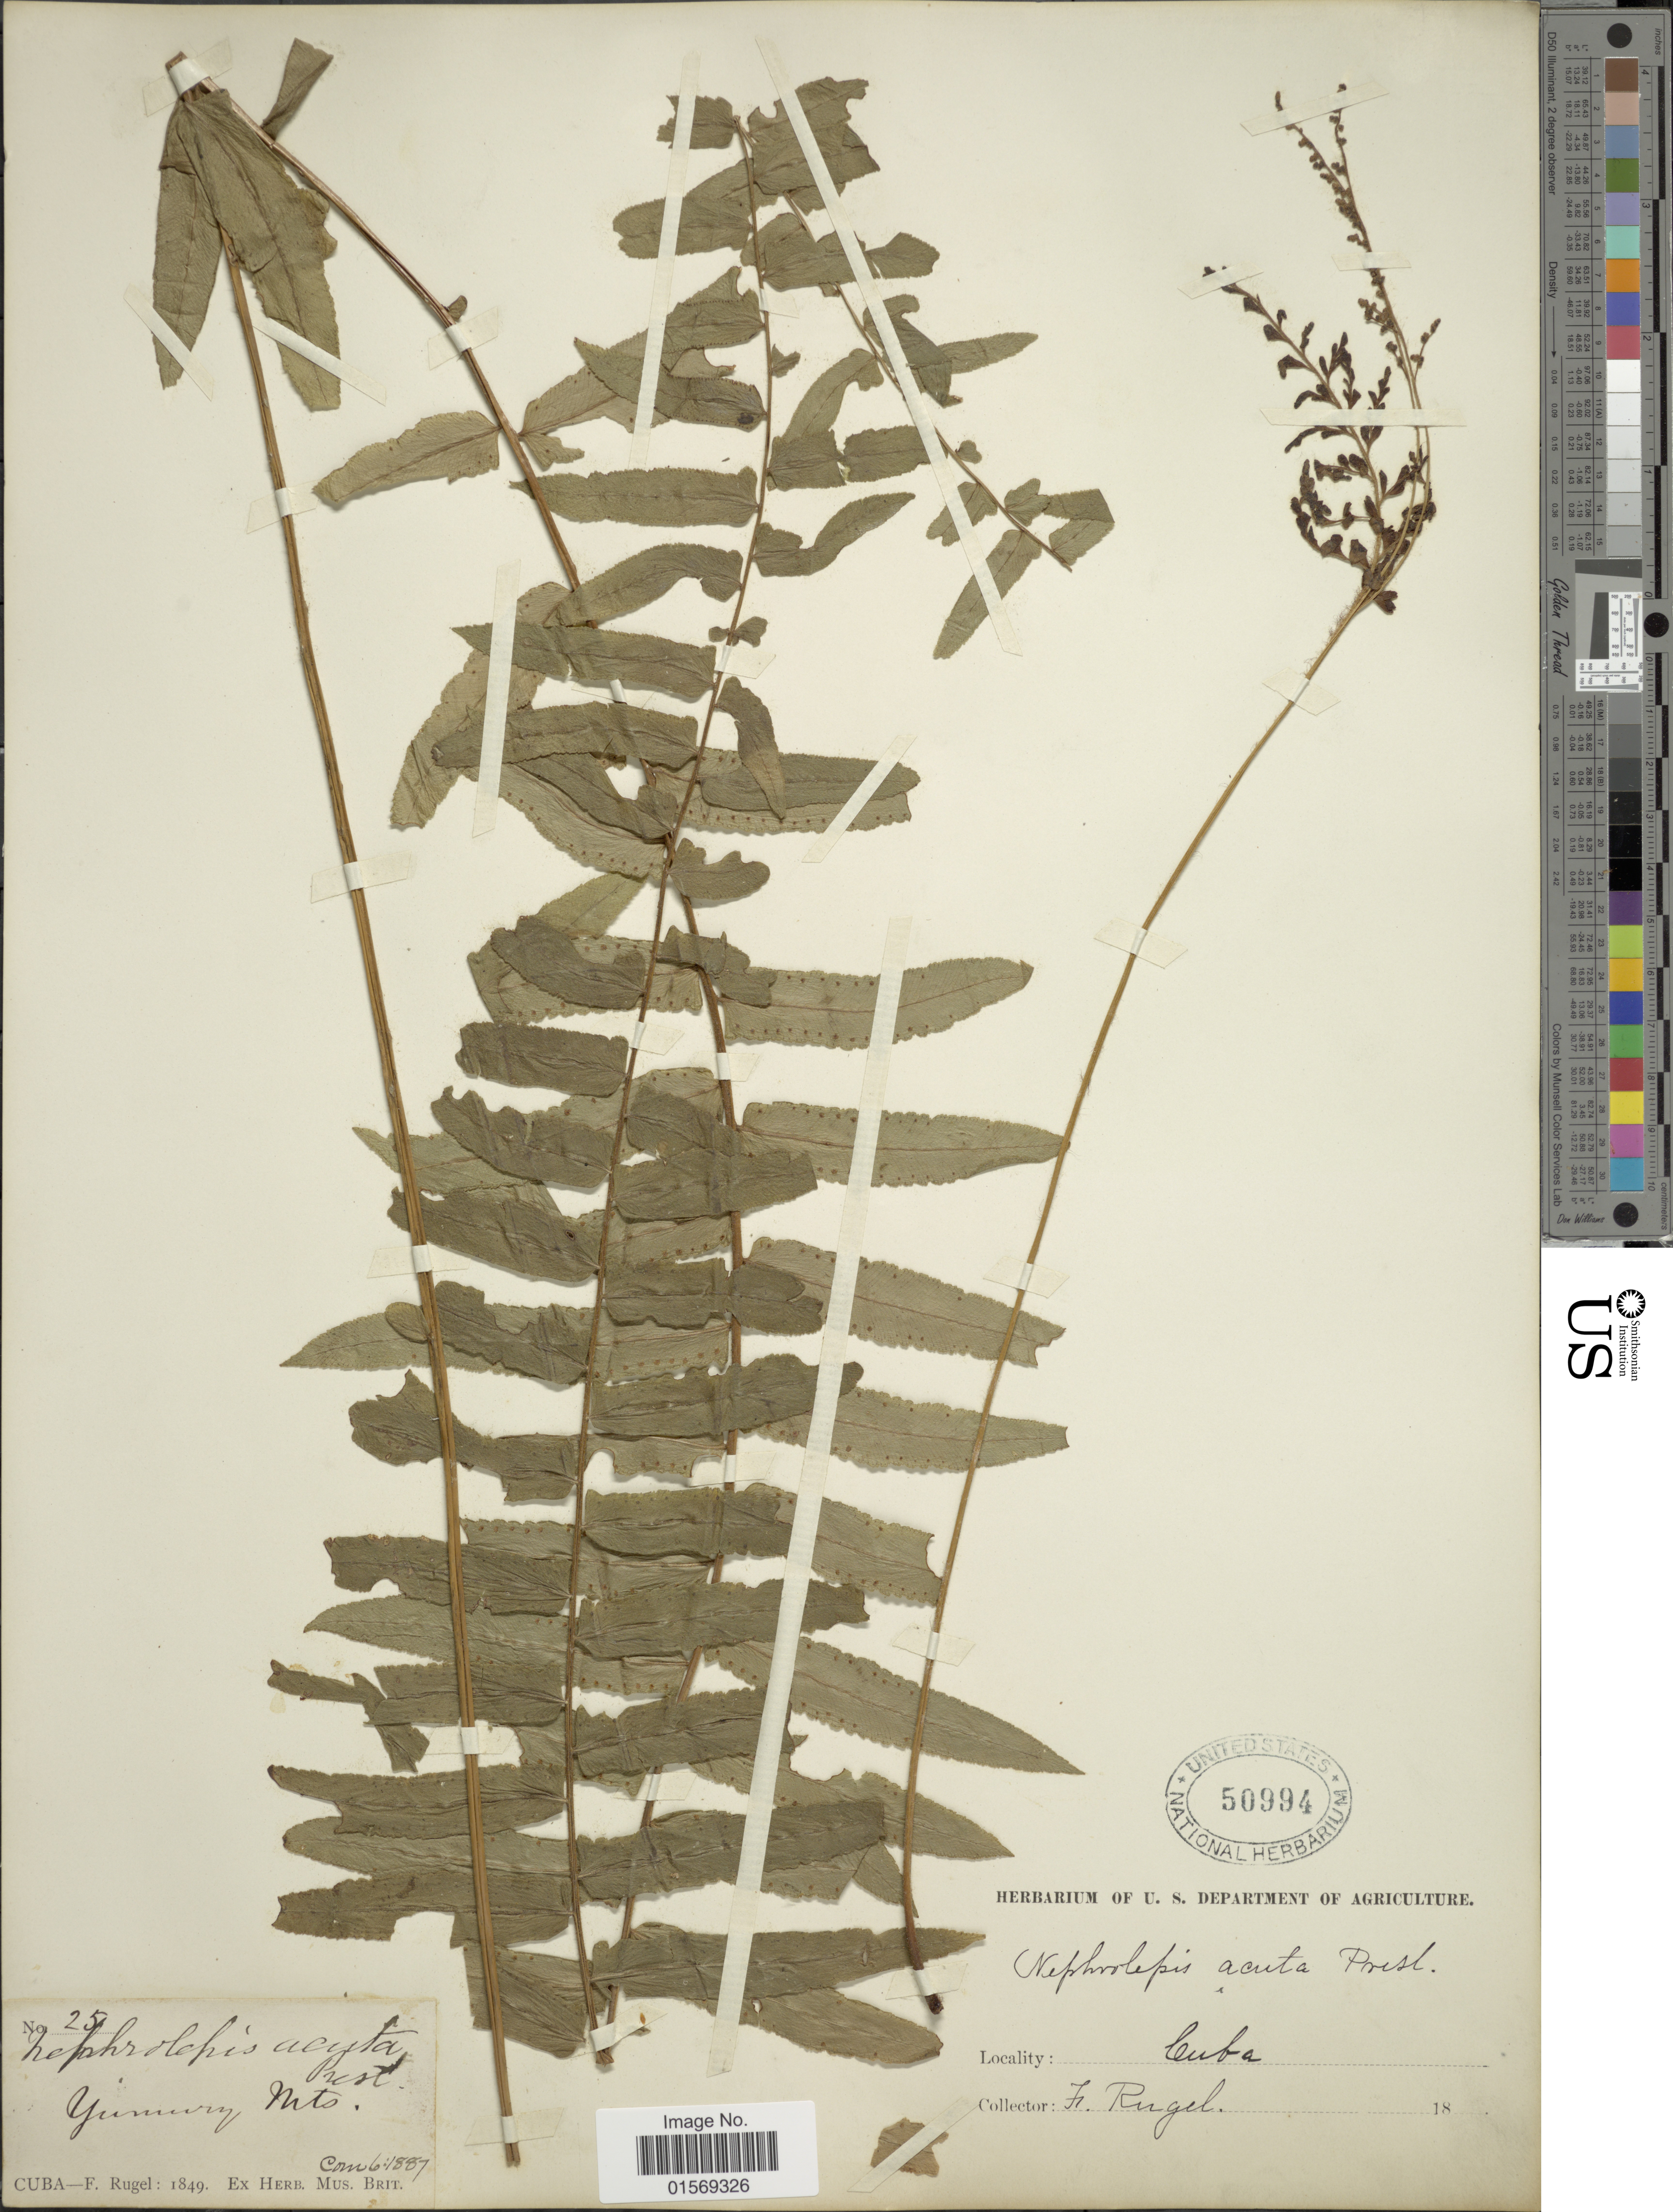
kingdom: Plantae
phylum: Tracheophyta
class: Polypodiopsida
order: Polypodiales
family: Nephrolepidaceae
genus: Nephrolepis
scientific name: Nephrolepis biserrata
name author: (Sw.) Schott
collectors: F. Rugel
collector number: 25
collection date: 1849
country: Cuba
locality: Cuba, Yumury Mts.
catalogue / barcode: US 50994